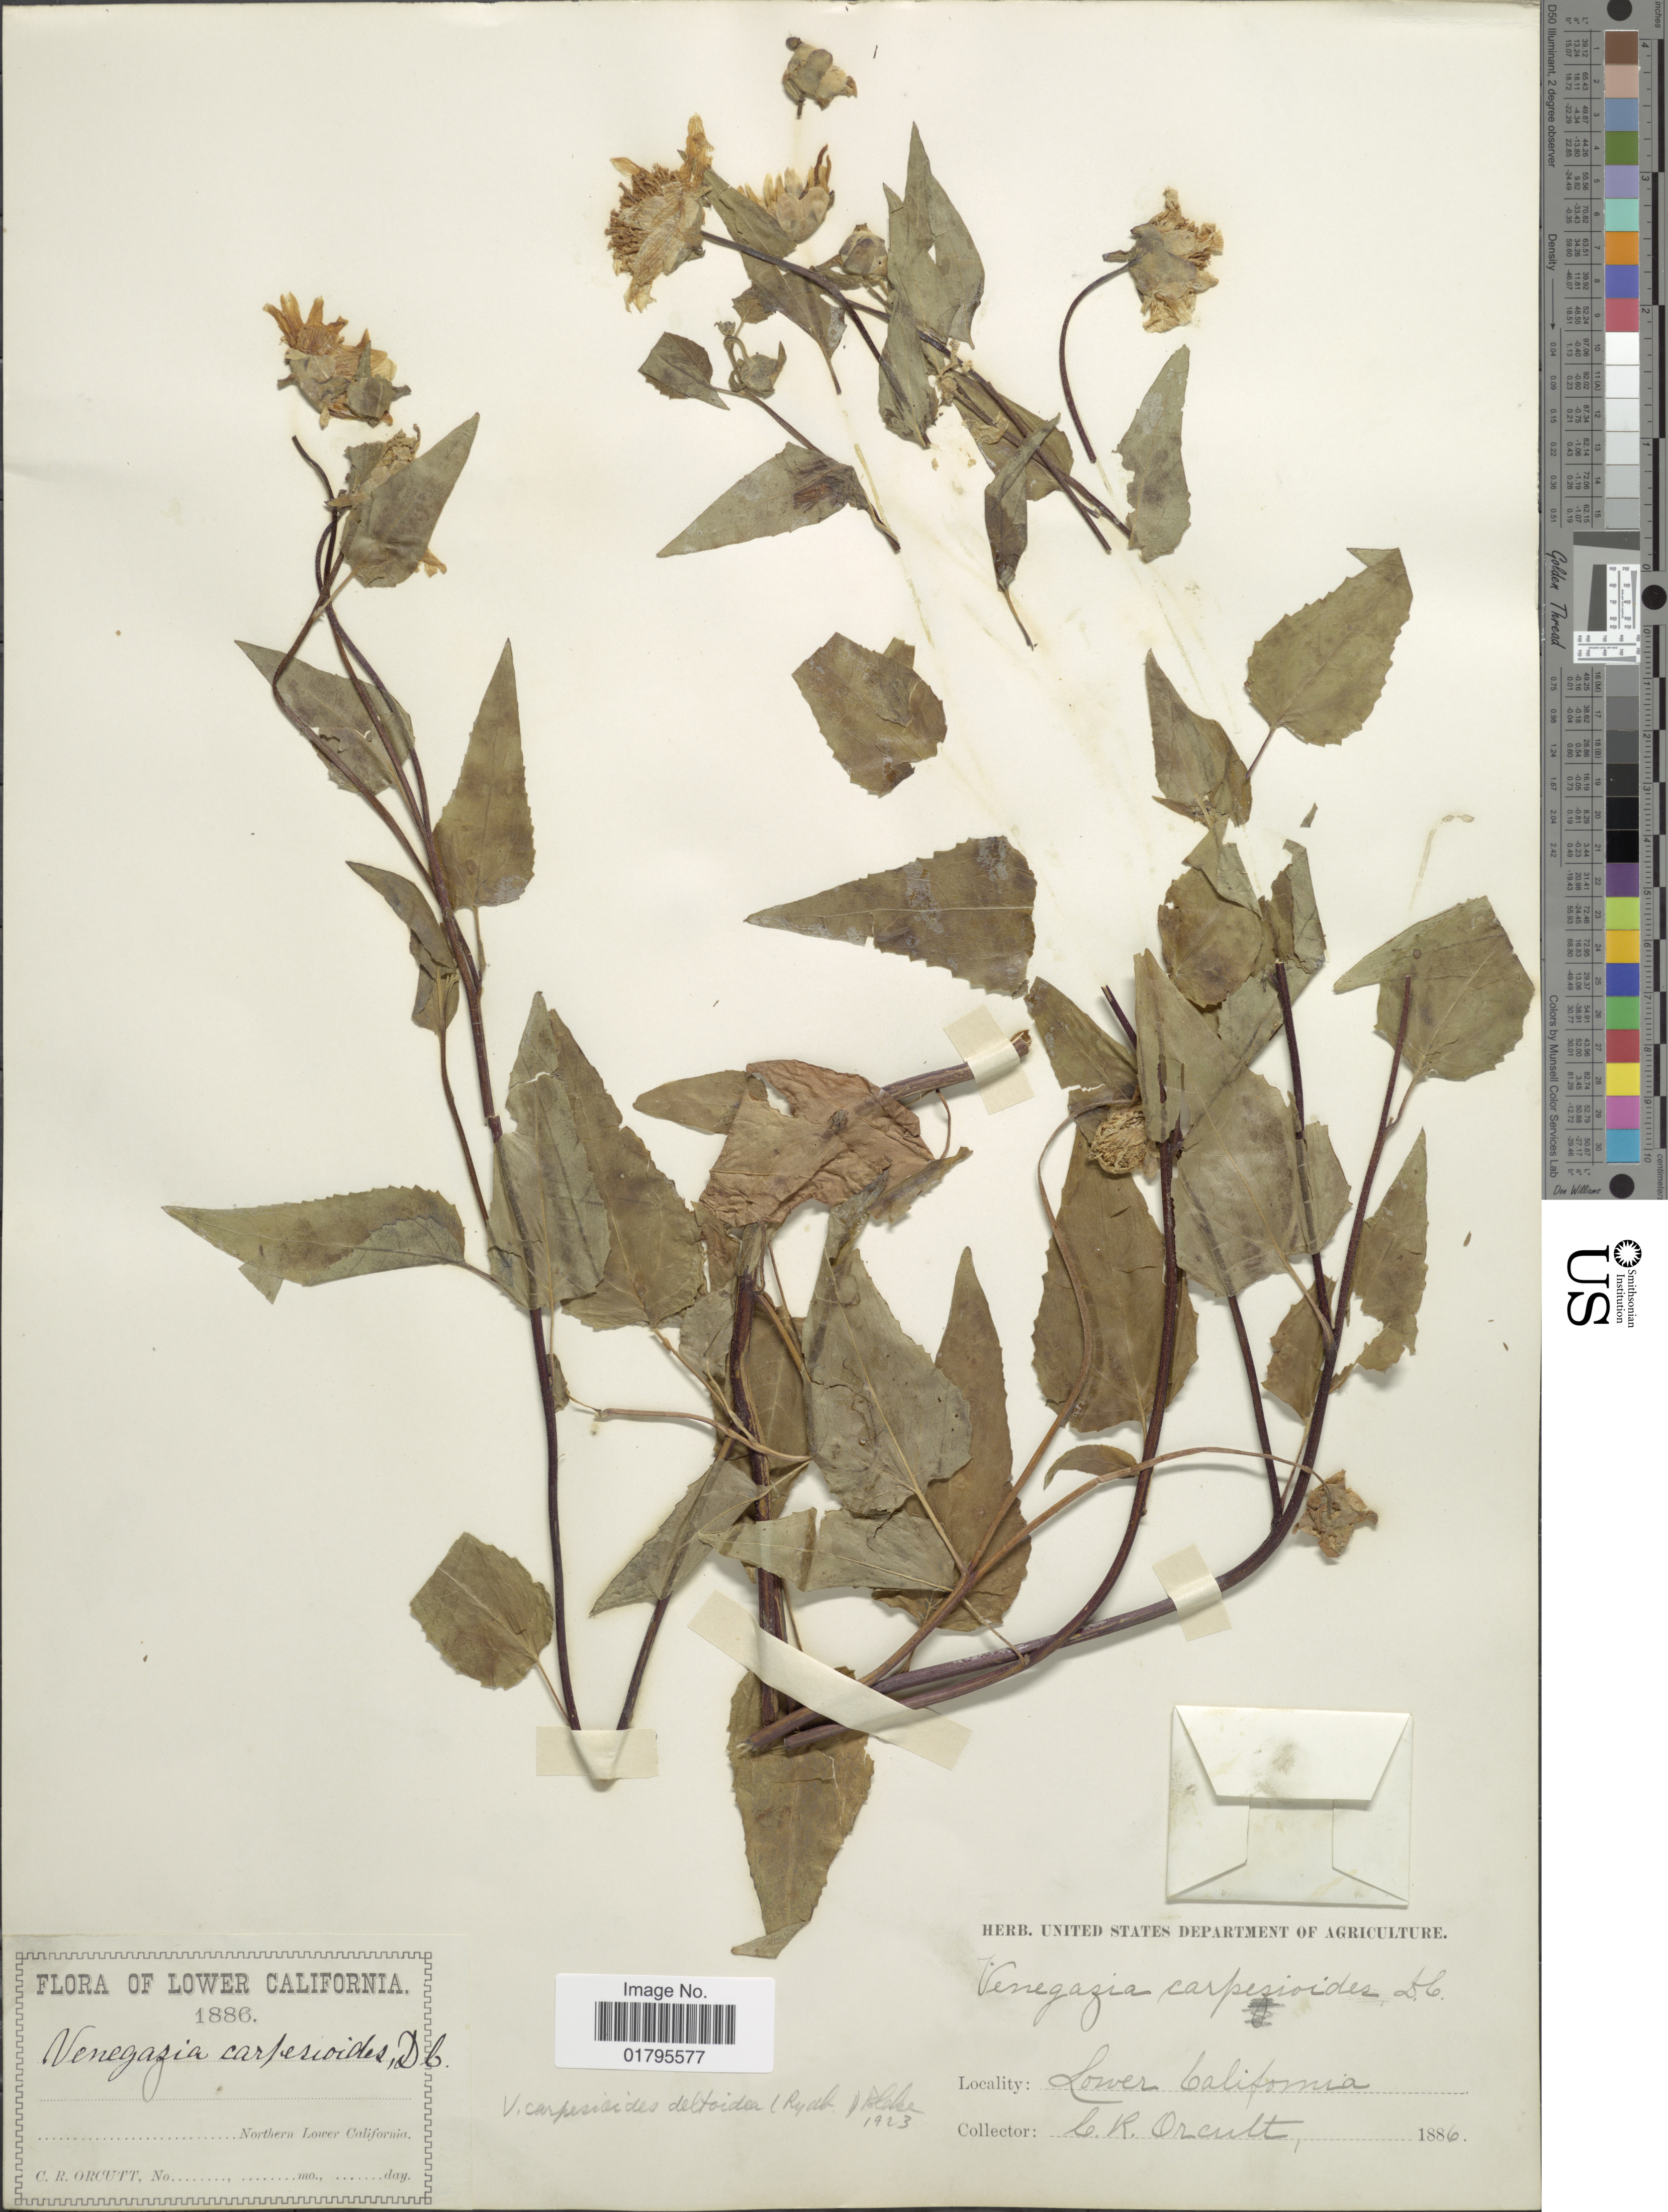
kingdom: Plantae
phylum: Tracheophyta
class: Magnoliopsida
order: Asterales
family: Asteraceae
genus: Venegasia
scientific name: Venegasia carpesioides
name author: DC.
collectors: C. R. Orcutt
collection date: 1886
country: Mexico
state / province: Baja California Sur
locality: Lower California, Northern Lower, California